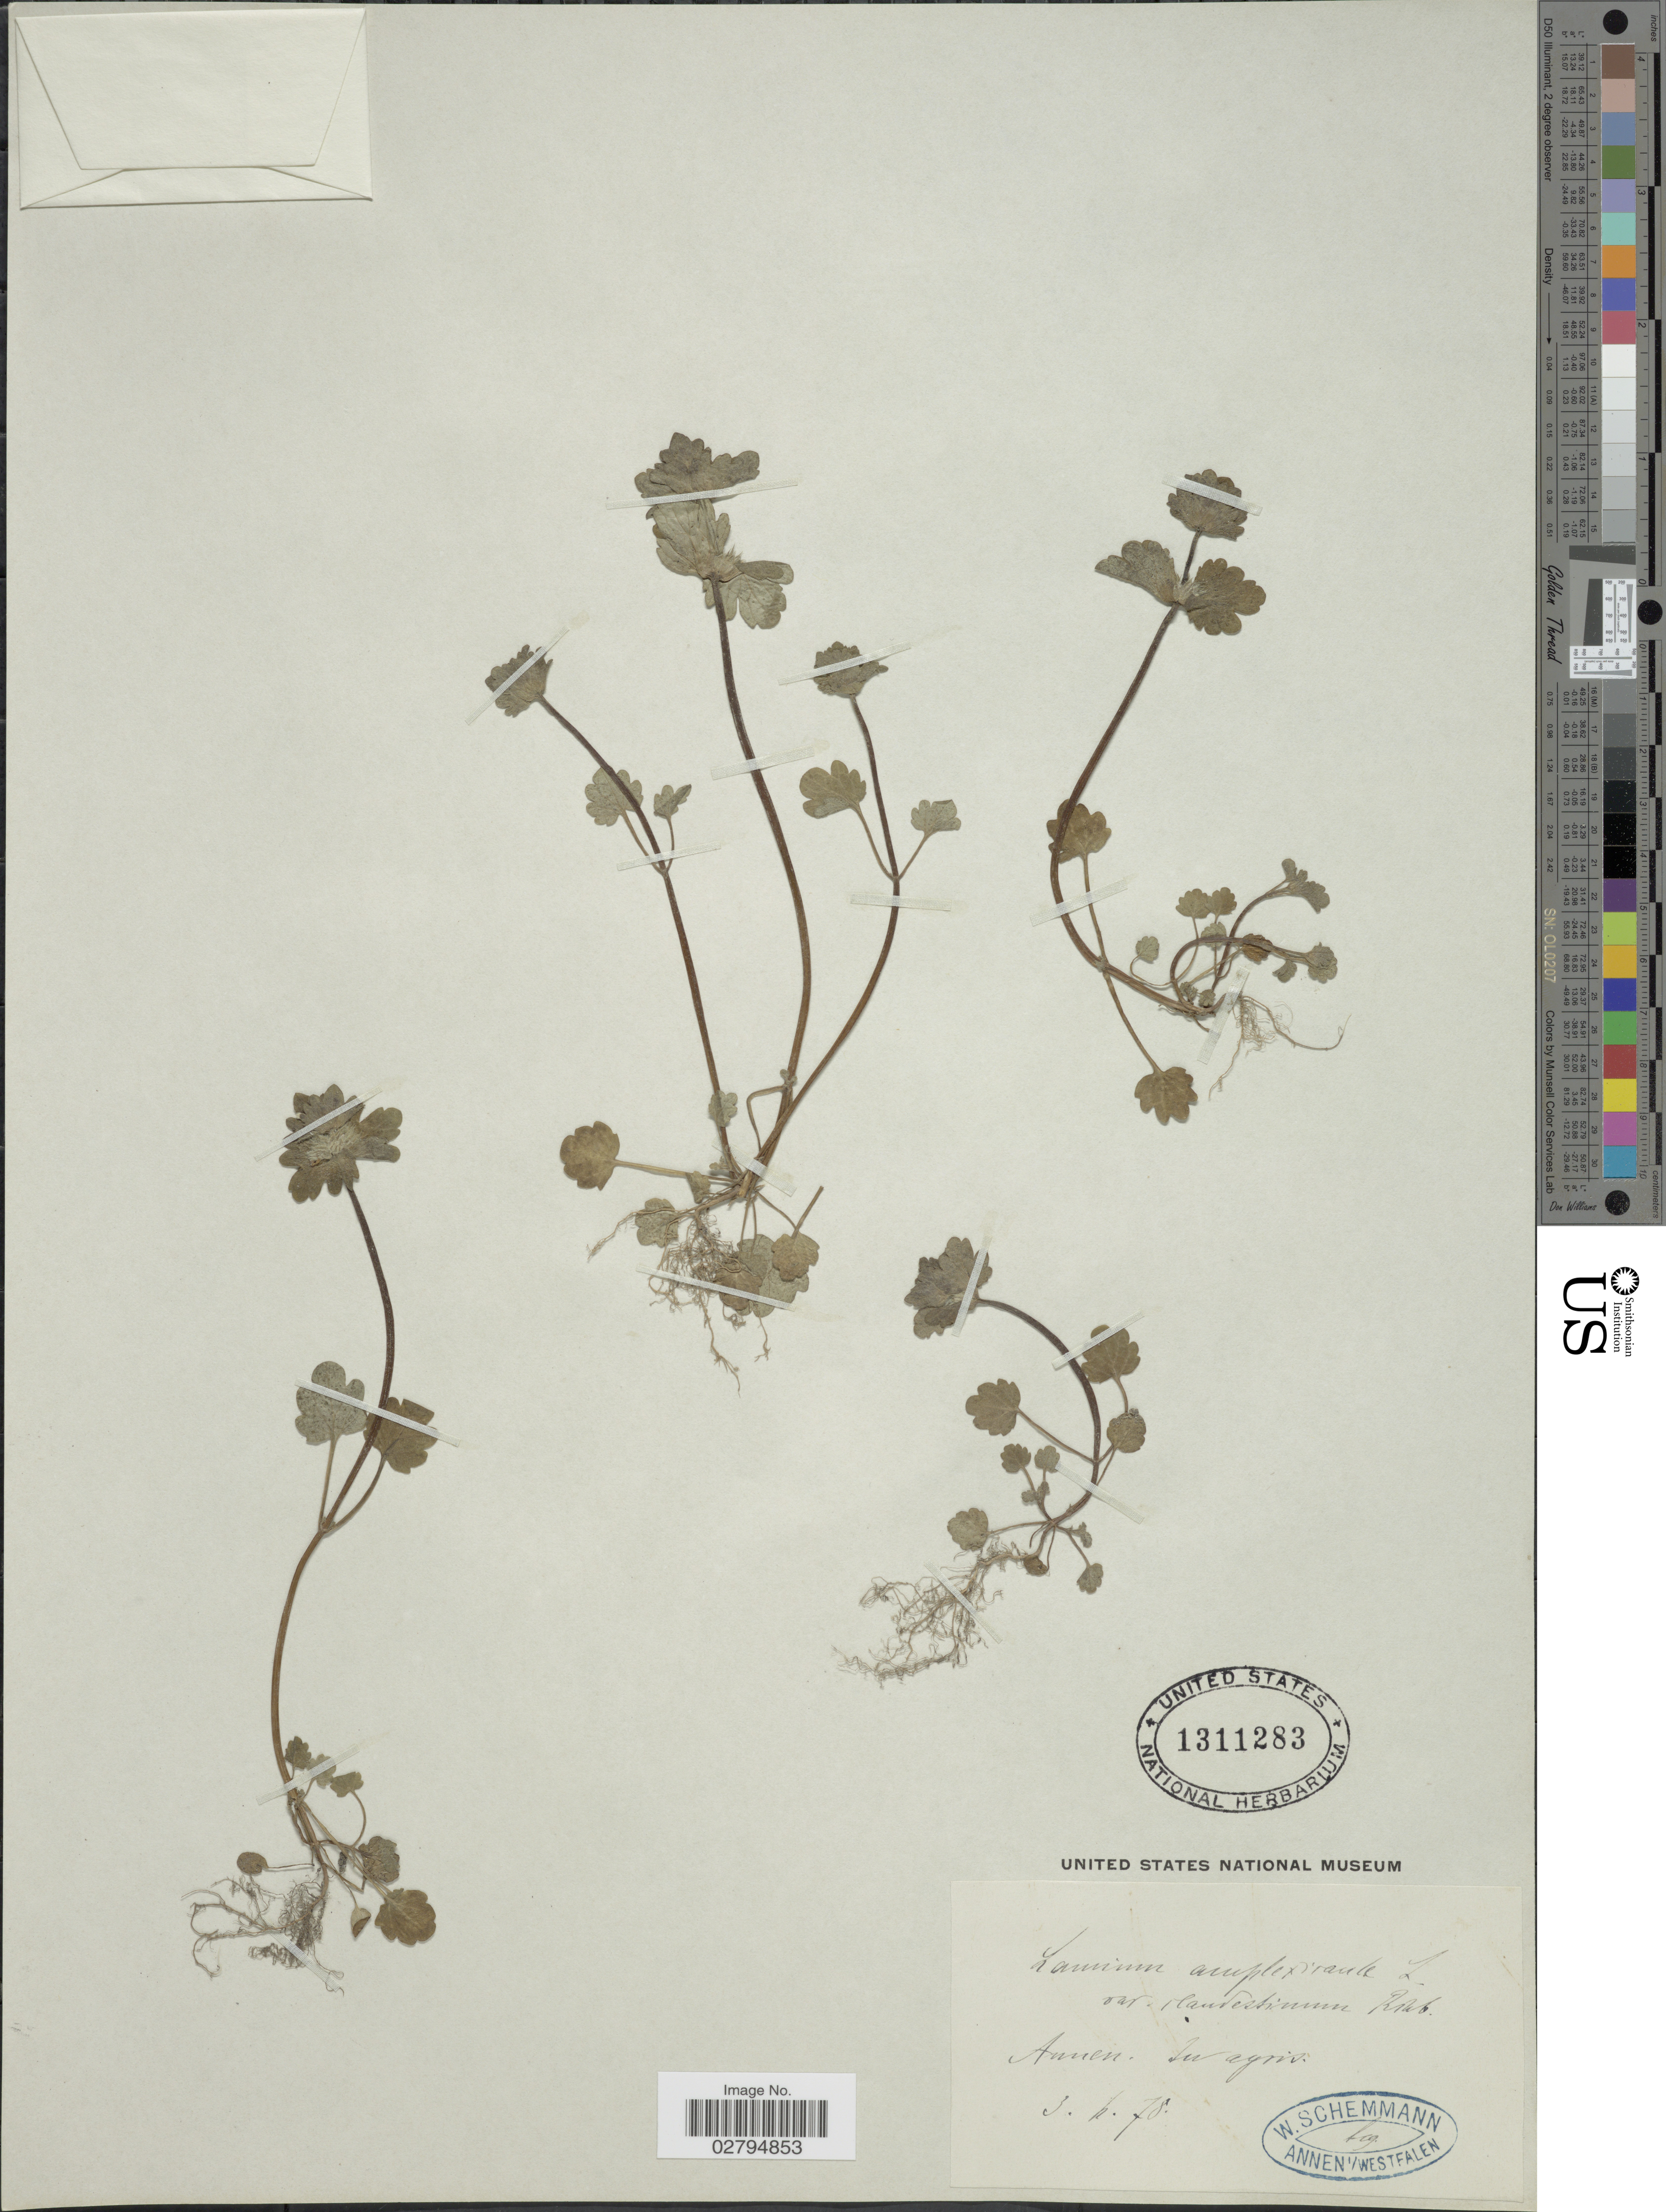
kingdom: Plantae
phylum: Tracheophyta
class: Magnoliopsida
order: Lamiales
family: Lamiaceae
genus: Lamium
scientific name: Lamium amplexicaule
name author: L.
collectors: W. Schemmann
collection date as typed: Transcribed d/m/y: 3/4/78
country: Netherlands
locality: Annen. In agris.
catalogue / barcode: US 1311283